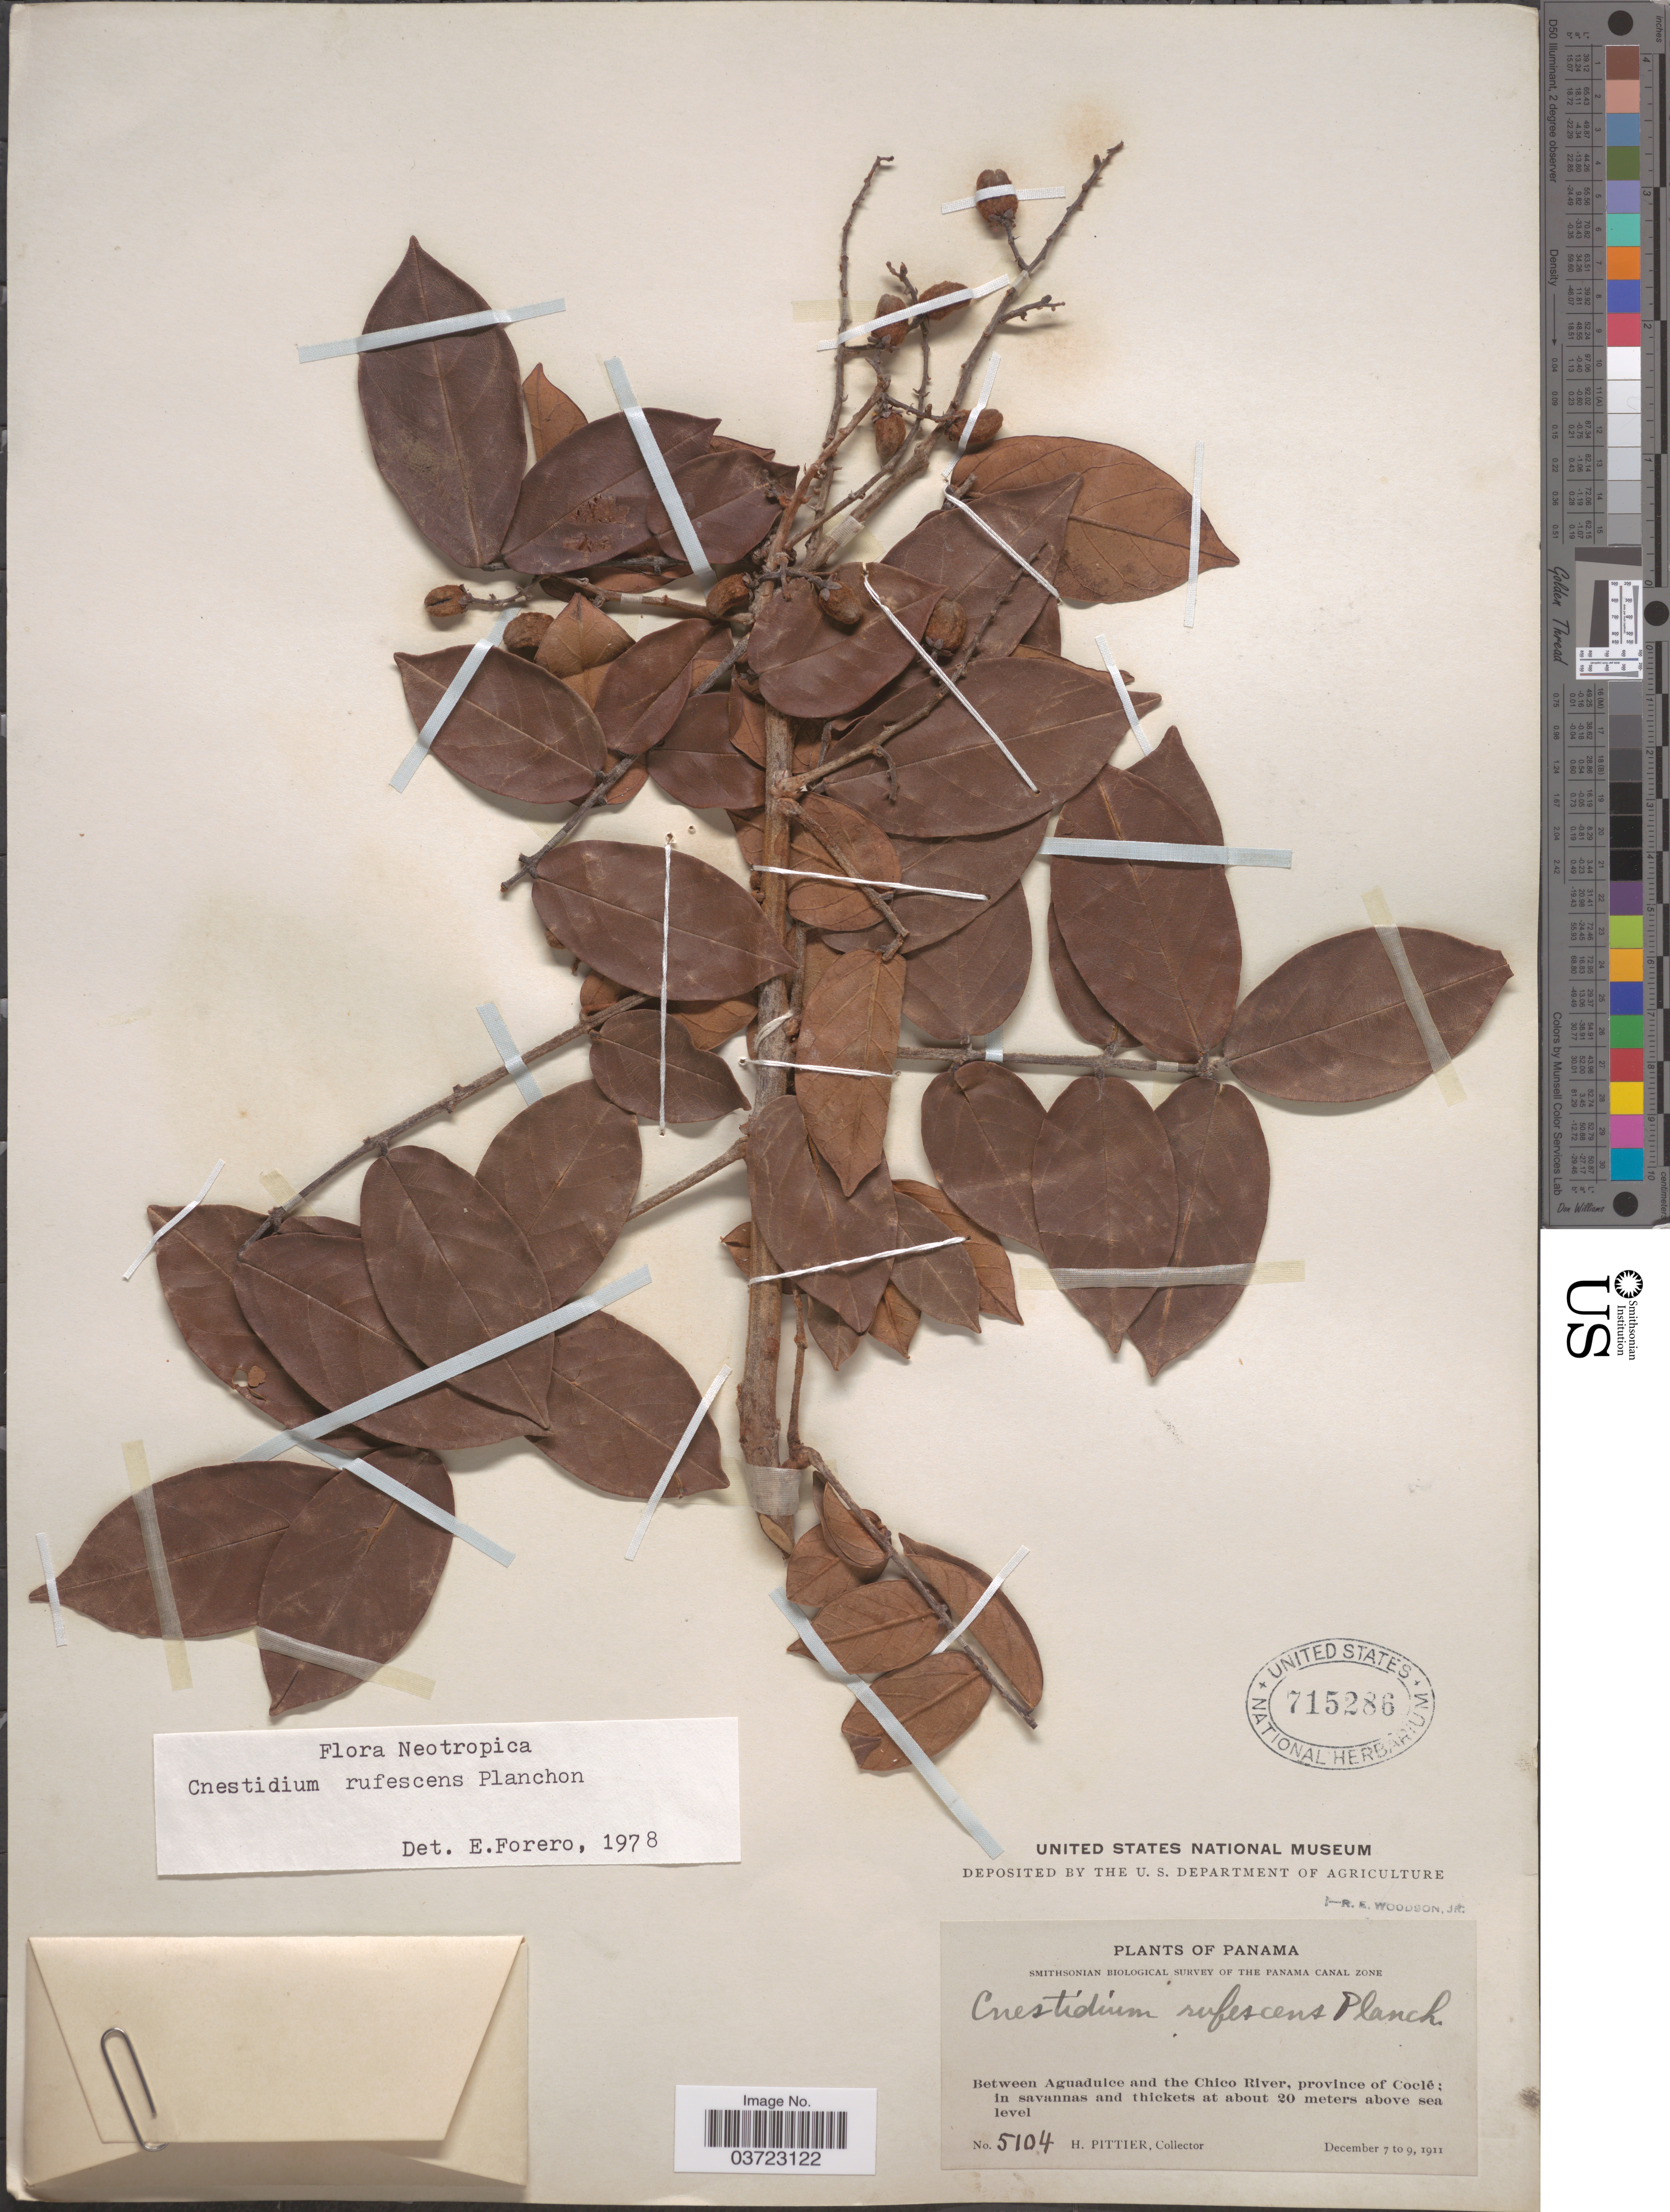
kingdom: Plantae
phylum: Tracheophyta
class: Magnoliopsida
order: Oxalidales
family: Connaraceae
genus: Cnestidium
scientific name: Cnestidium rufescens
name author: Planch.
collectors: H. F. Pittier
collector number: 5104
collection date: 1911-12-07/1911-12-09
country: Panama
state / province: Cocle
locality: Between Aguadulce and the Chico River, province of Coclé.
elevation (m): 20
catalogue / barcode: US 715286